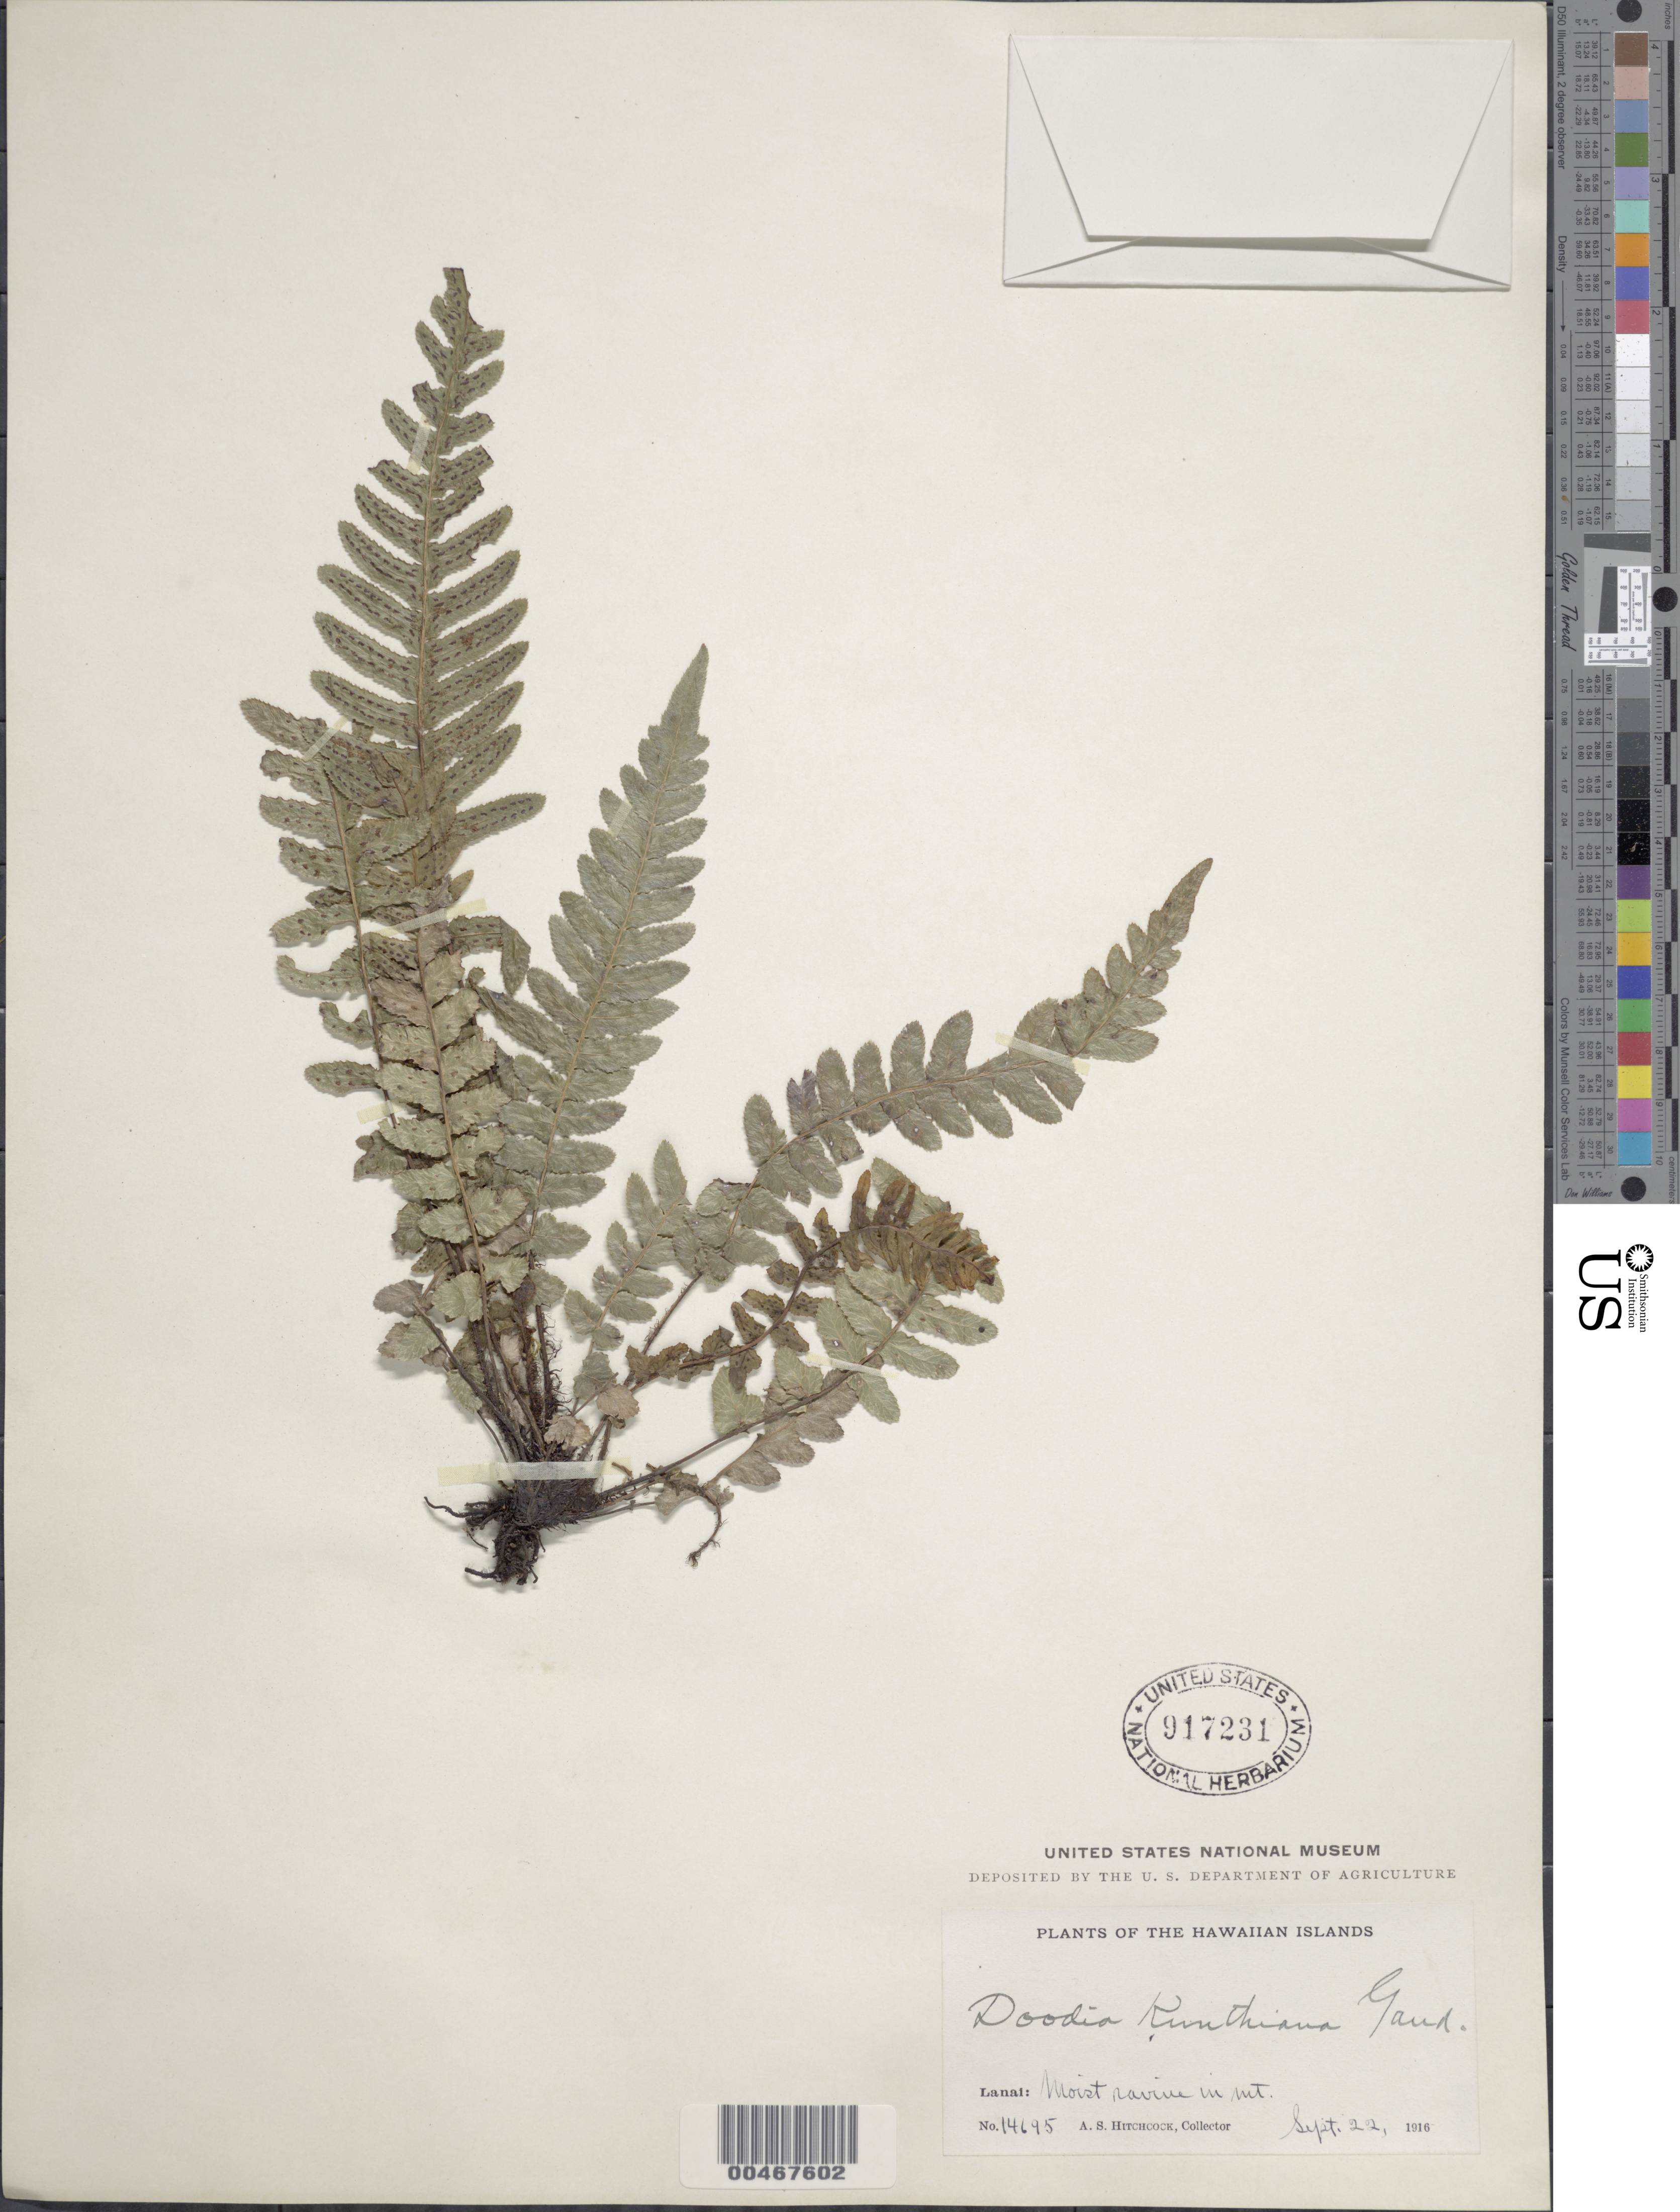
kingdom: Plantae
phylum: Tracheophyta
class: Polypodiopsida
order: Polypodiales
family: Blechnaceae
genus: Doodia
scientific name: Doodia kunthiana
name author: Gaudich.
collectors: A. S. Hitchcock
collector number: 14695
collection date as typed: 22 Sep 1916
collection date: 1916-09-22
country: United States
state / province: Hawaii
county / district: Maui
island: Lana'i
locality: Ravine in mt.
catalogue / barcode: US 917231